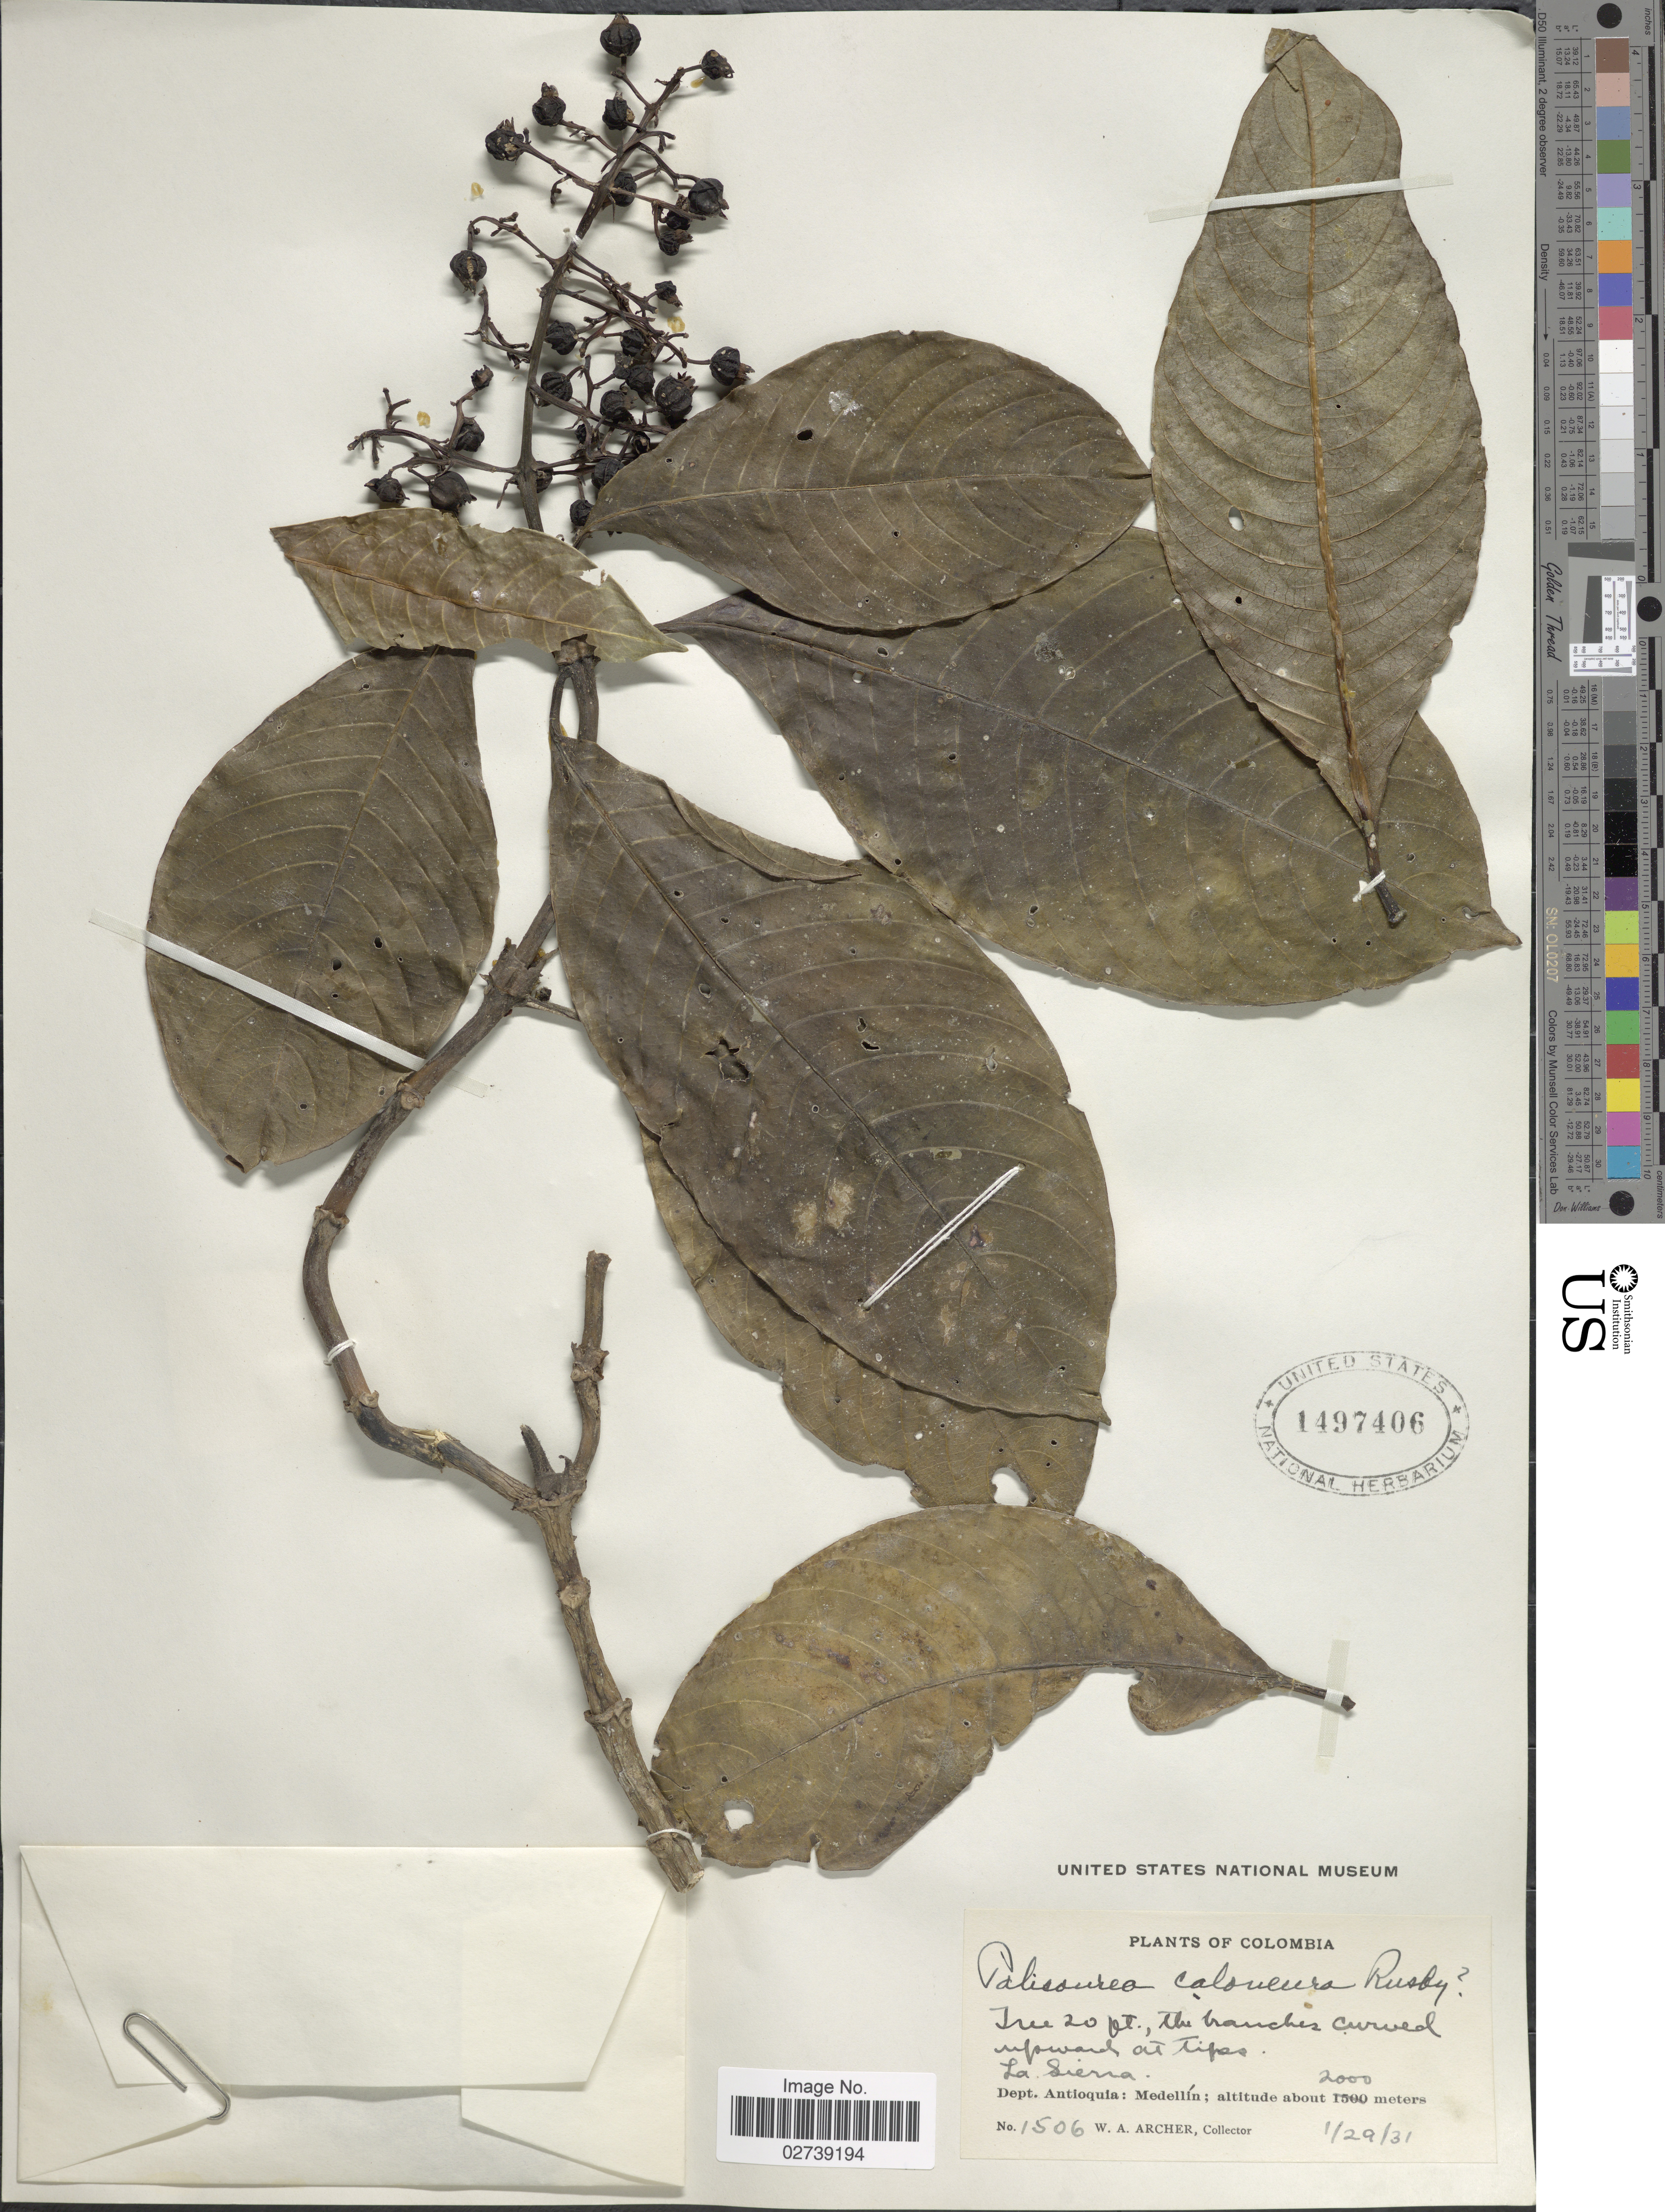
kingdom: Plantae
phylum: Tracheophyta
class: Magnoliopsida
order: Gentianales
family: Rubiaceae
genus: Palicourea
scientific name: Palicourea caloneura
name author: Rusby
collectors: W. A. Archer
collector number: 1506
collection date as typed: Transcribed d/m/y: 29/1/31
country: Colombia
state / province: Antioquia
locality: La Sierra. Dept. Antioquia: Medellín.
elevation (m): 2000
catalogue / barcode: US 1497406